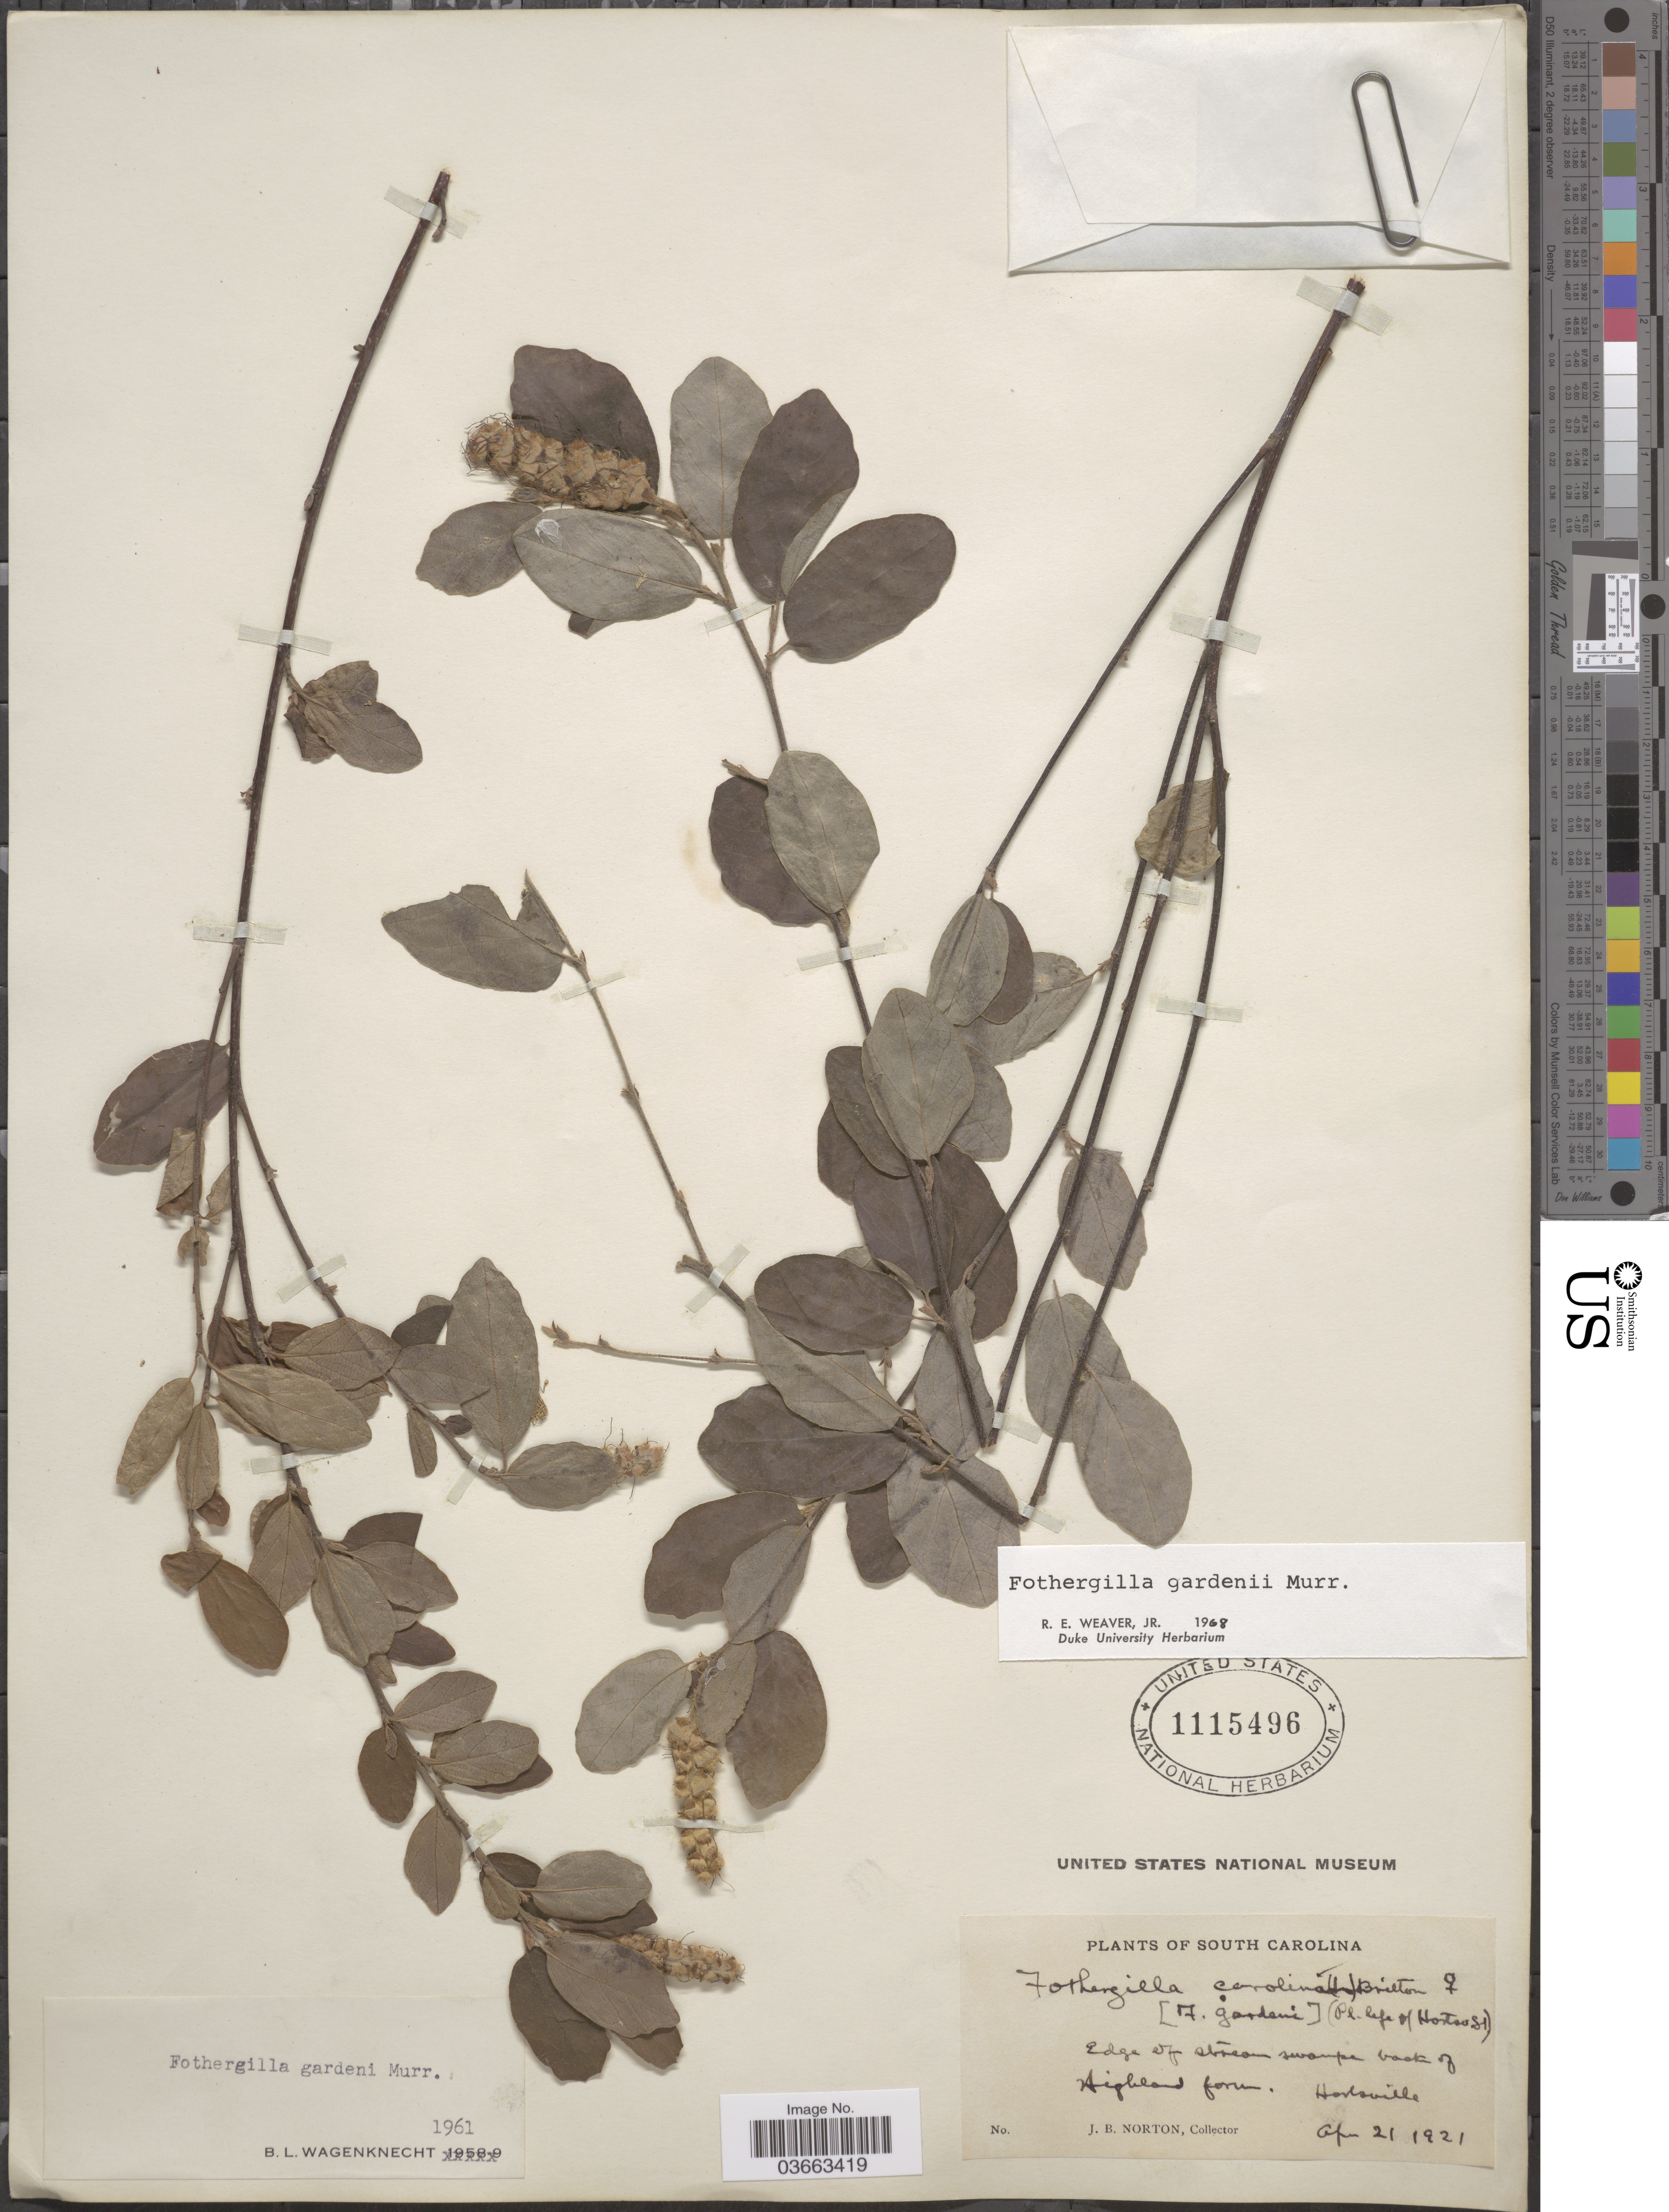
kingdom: Plantae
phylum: Tracheophyta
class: Magnoliopsida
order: Saxifragales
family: Hamamelidaceae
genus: Fothergilla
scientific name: Fothergilla gardenii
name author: L.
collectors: J. B. Norton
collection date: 1921-04-21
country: United States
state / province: South Carolina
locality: Edge of stream swamps back of Highland form*. Hartsville.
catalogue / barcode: US 1115496